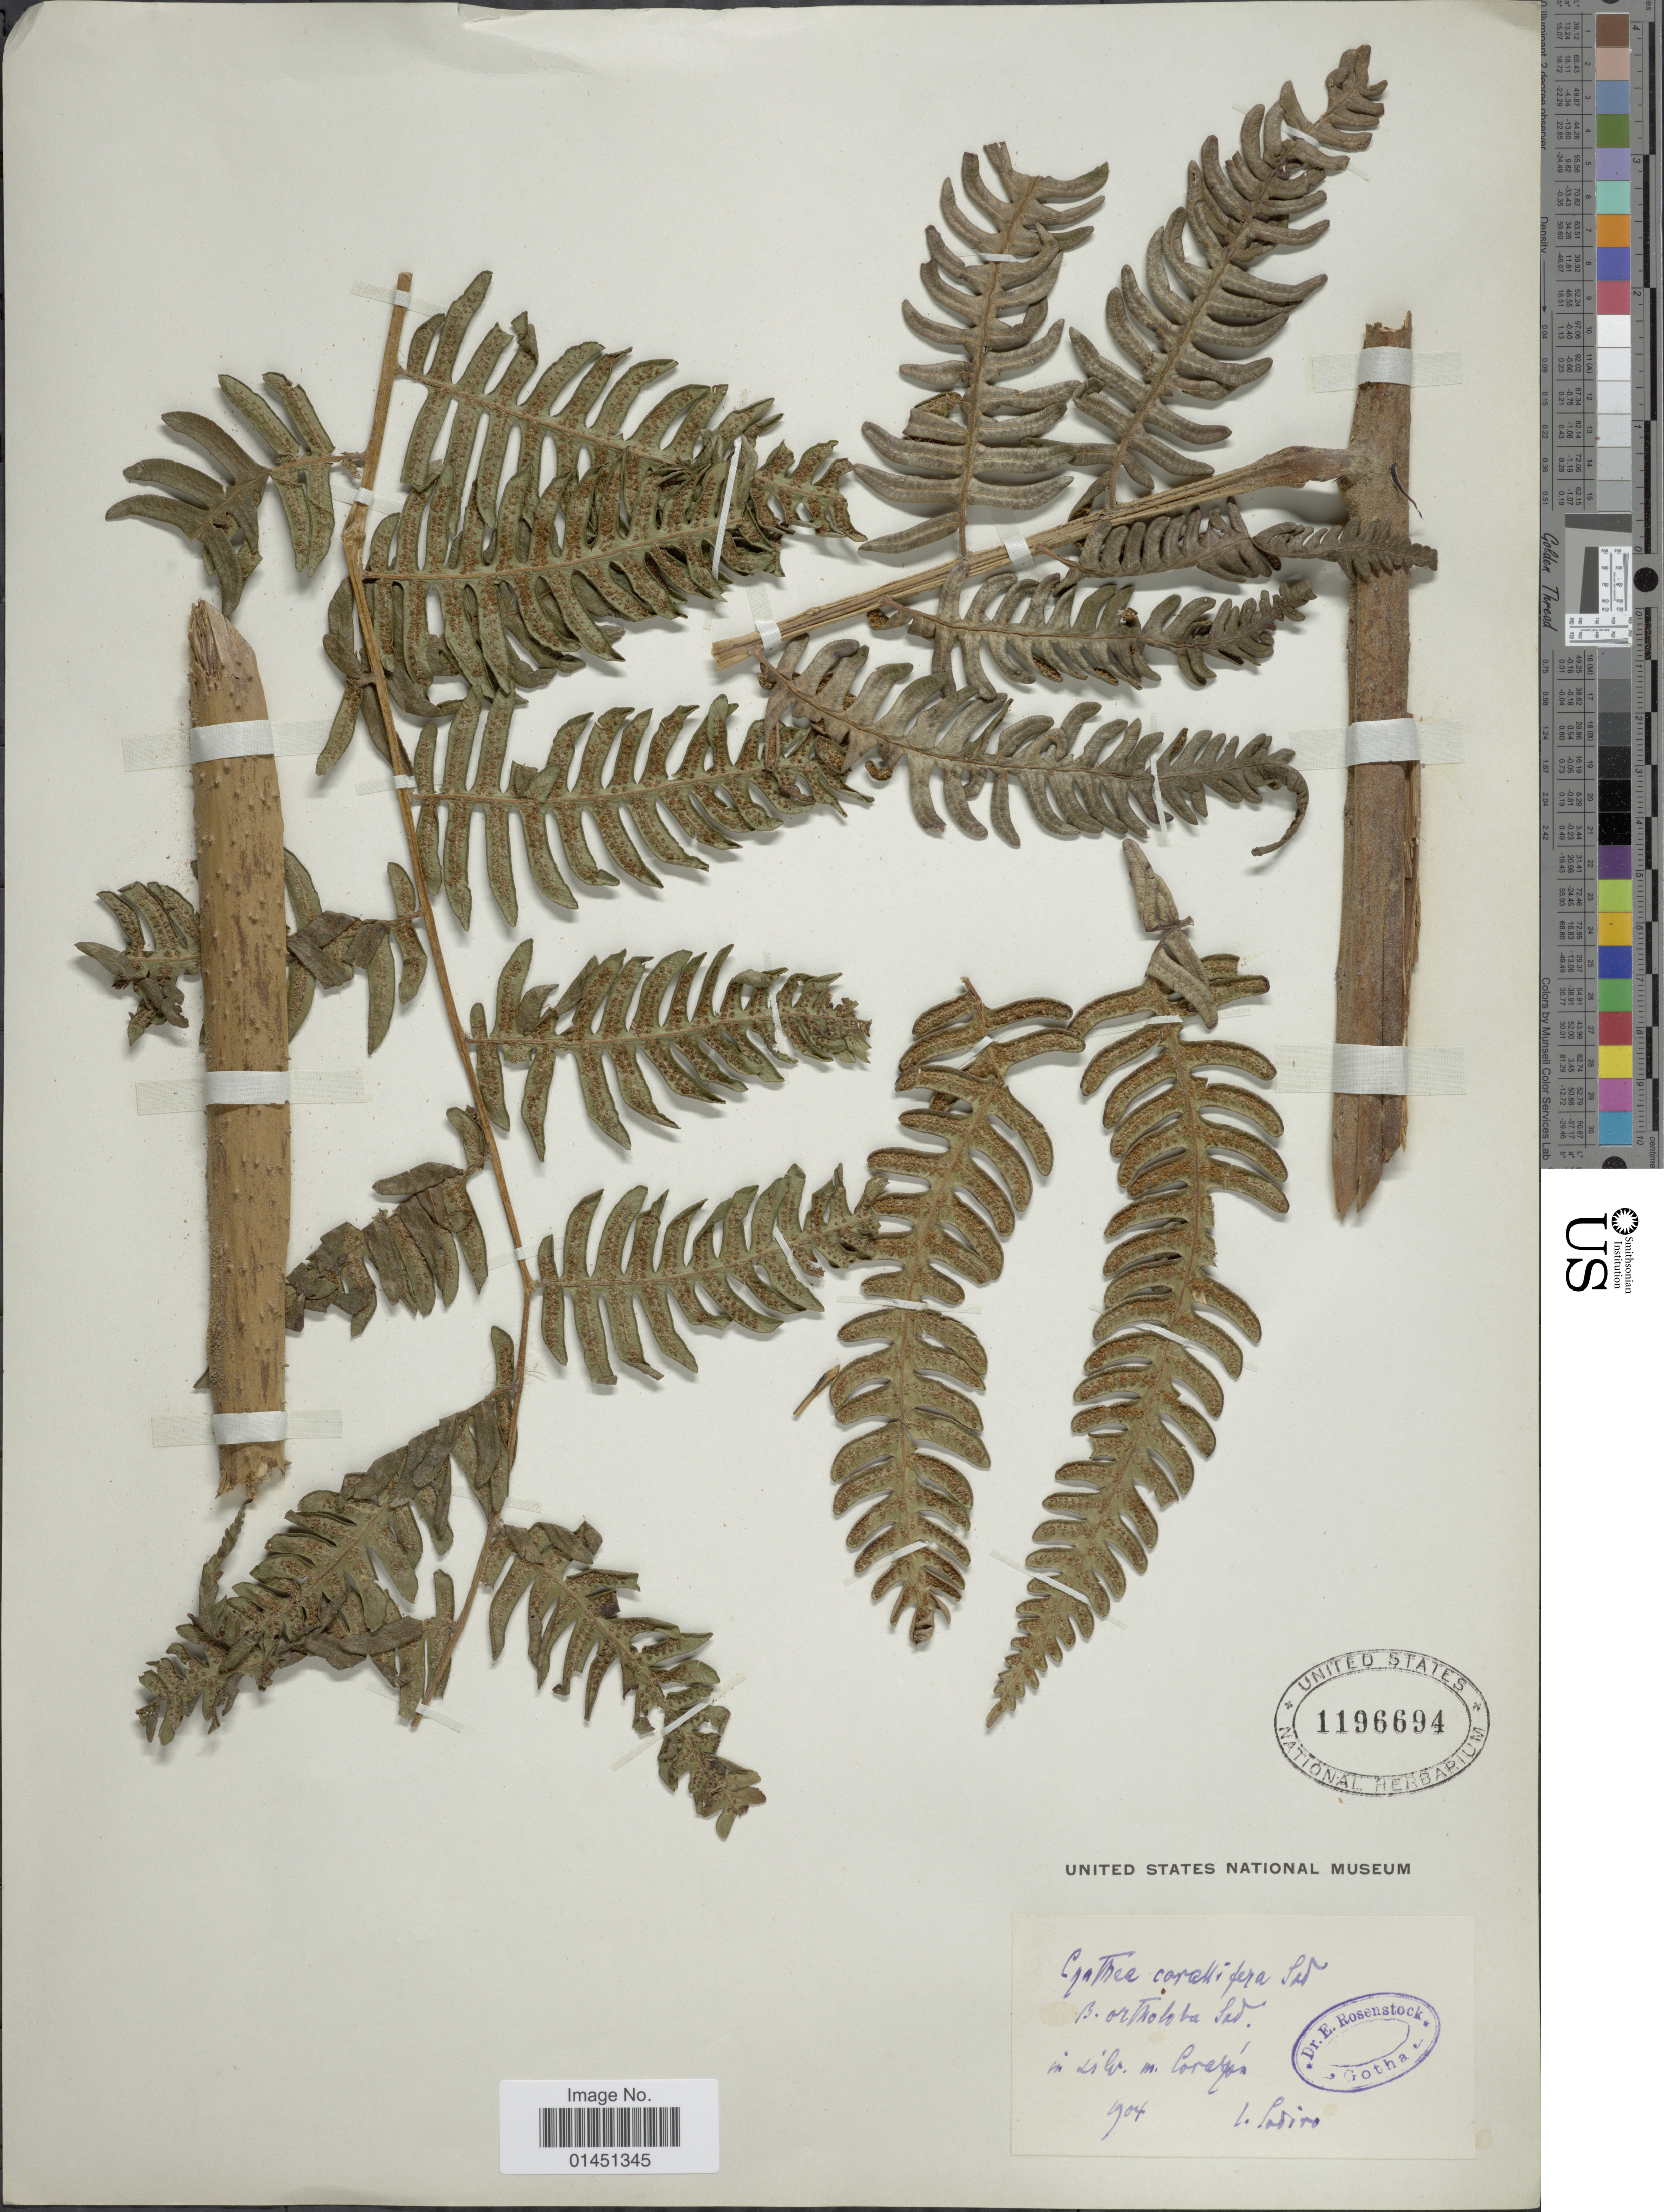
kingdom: Plantae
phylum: Tracheophyta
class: Polypodiopsida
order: Cyatheales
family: Cyatheaceae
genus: Cyathea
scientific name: Cyathea corallifera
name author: Sodiro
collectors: L. Sodiro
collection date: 1904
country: Ecuador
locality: Corazón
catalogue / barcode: US 1196694